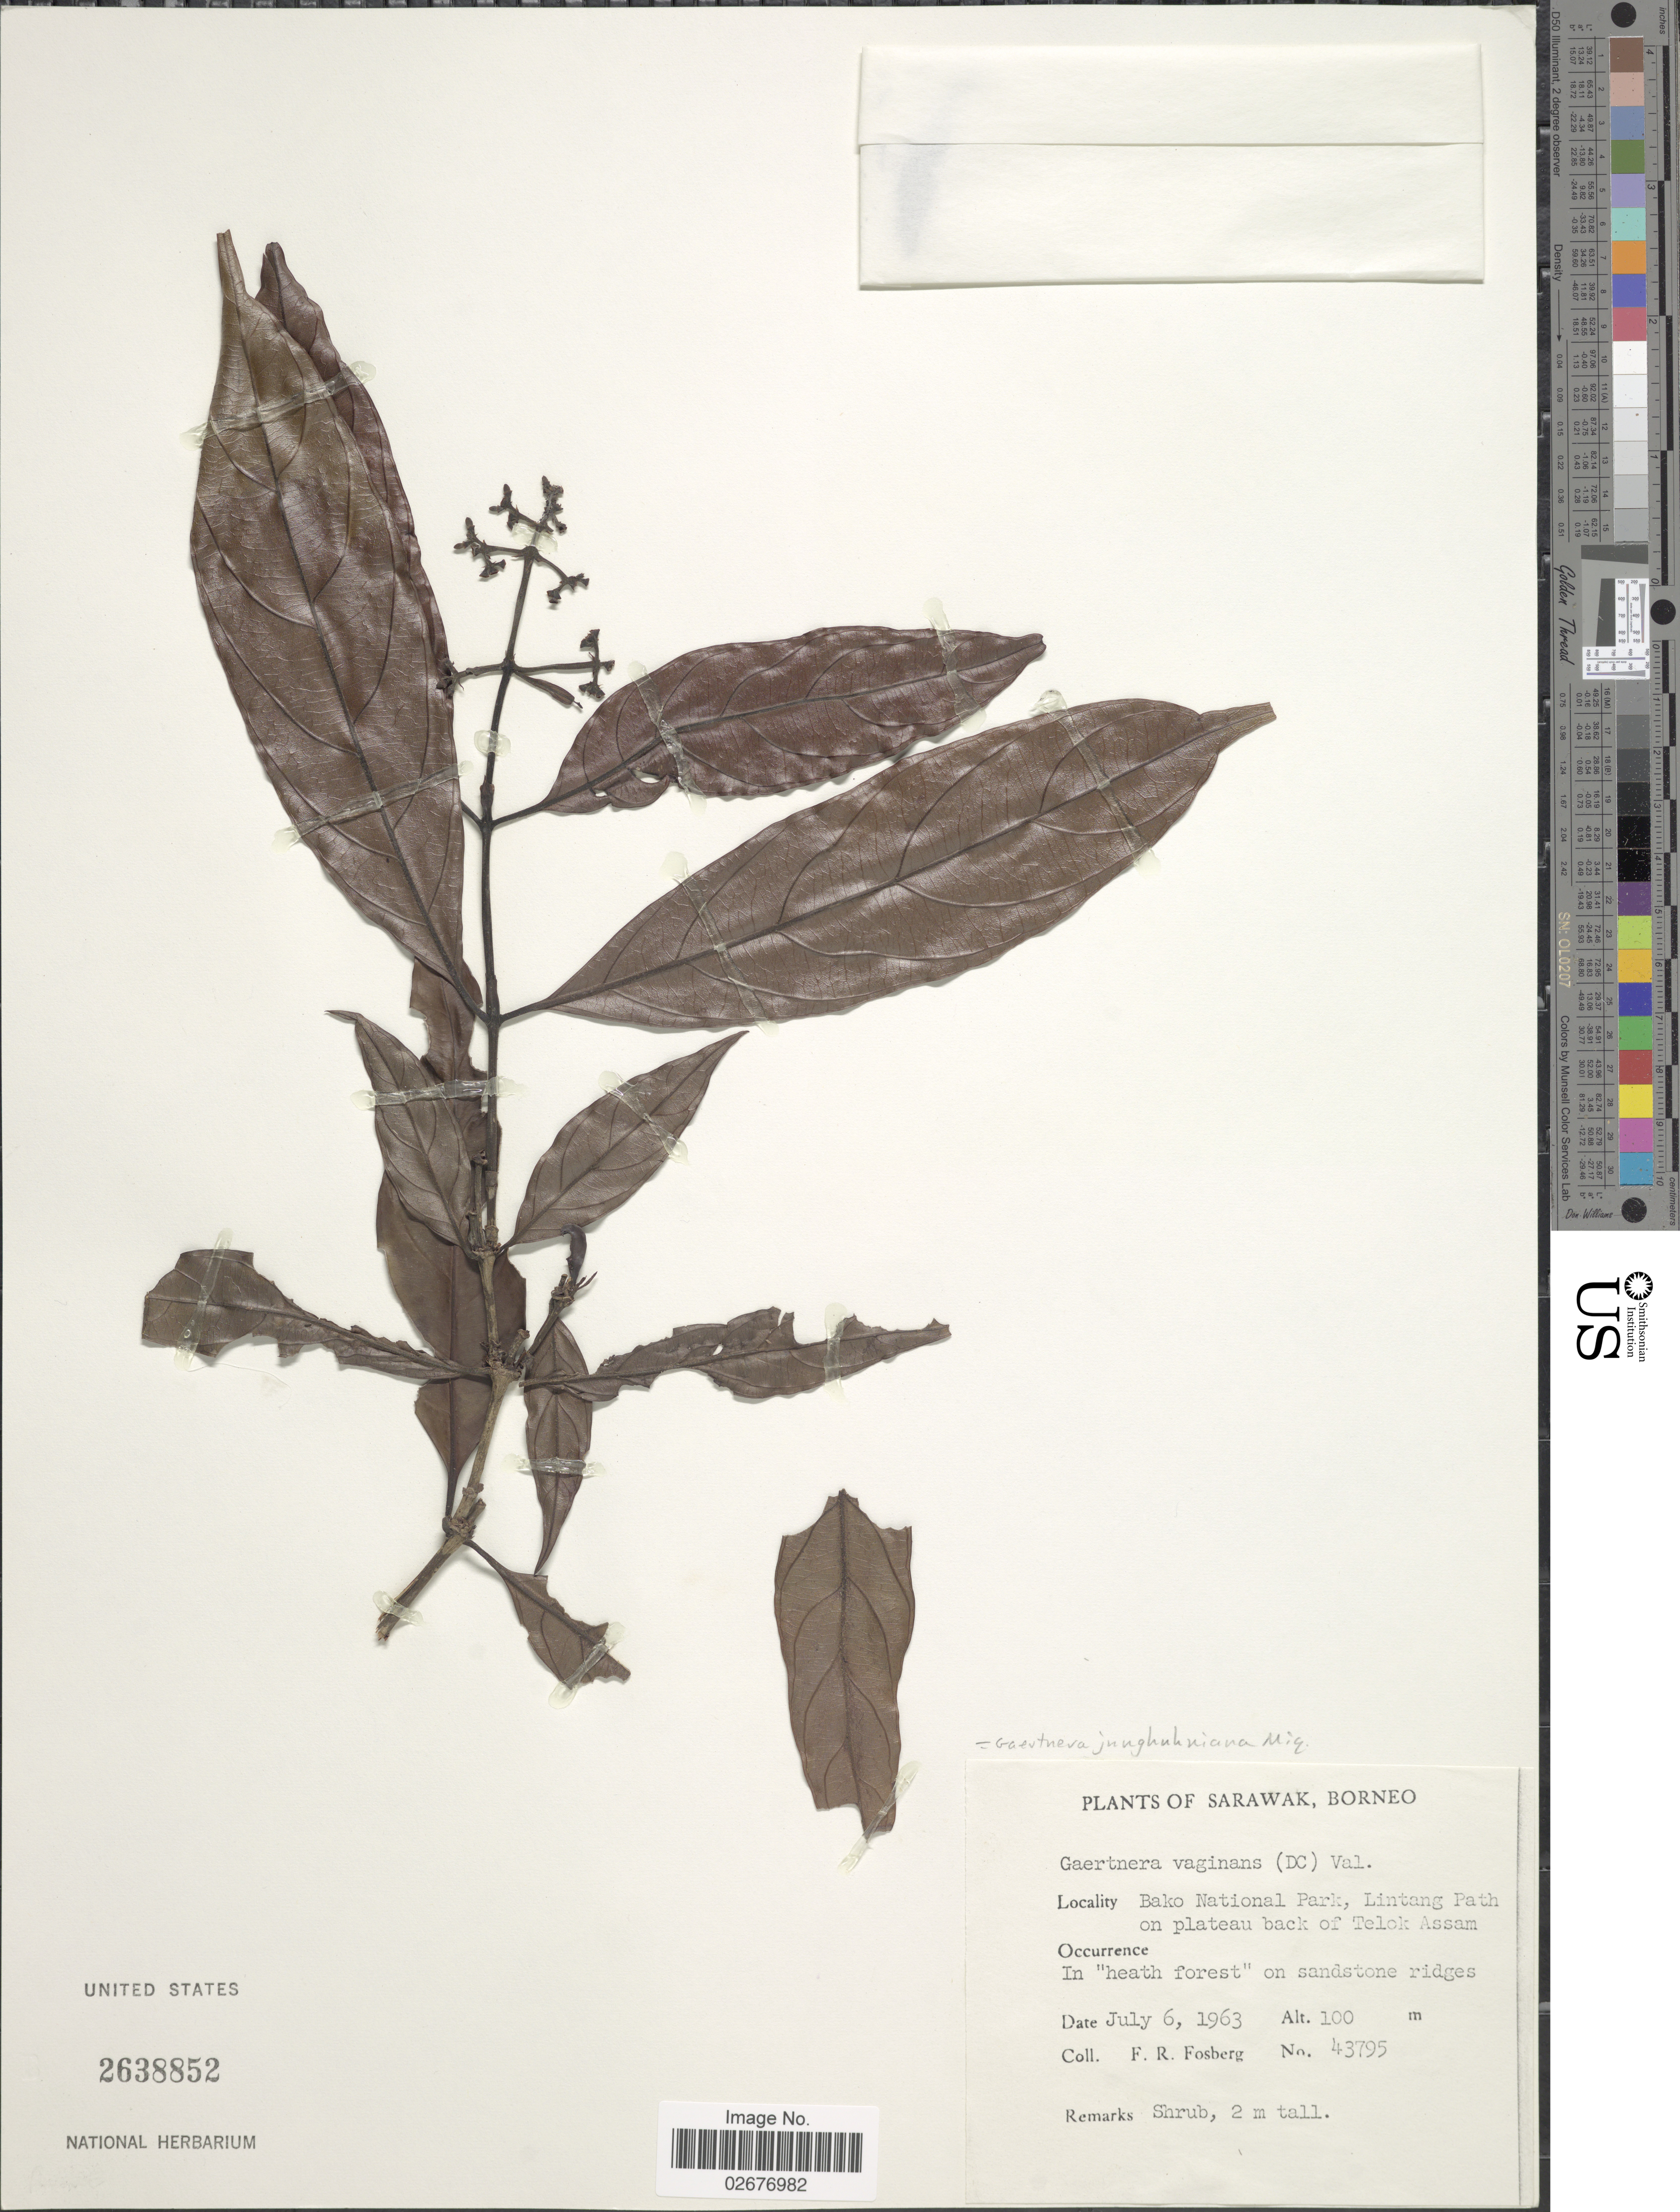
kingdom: Plantae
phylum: Tracheophyta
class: Magnoliopsida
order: Gentianales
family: Rubiaceae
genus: Gaertnera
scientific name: Gaertnera junghuhniana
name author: Miq.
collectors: F. R. Fosberg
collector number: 43795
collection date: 1963-07-06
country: Malaysia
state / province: Sarawak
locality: Borneo, Bako National Park, Lintang Path on plateau back of Telok Assam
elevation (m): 100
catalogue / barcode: US 2638852